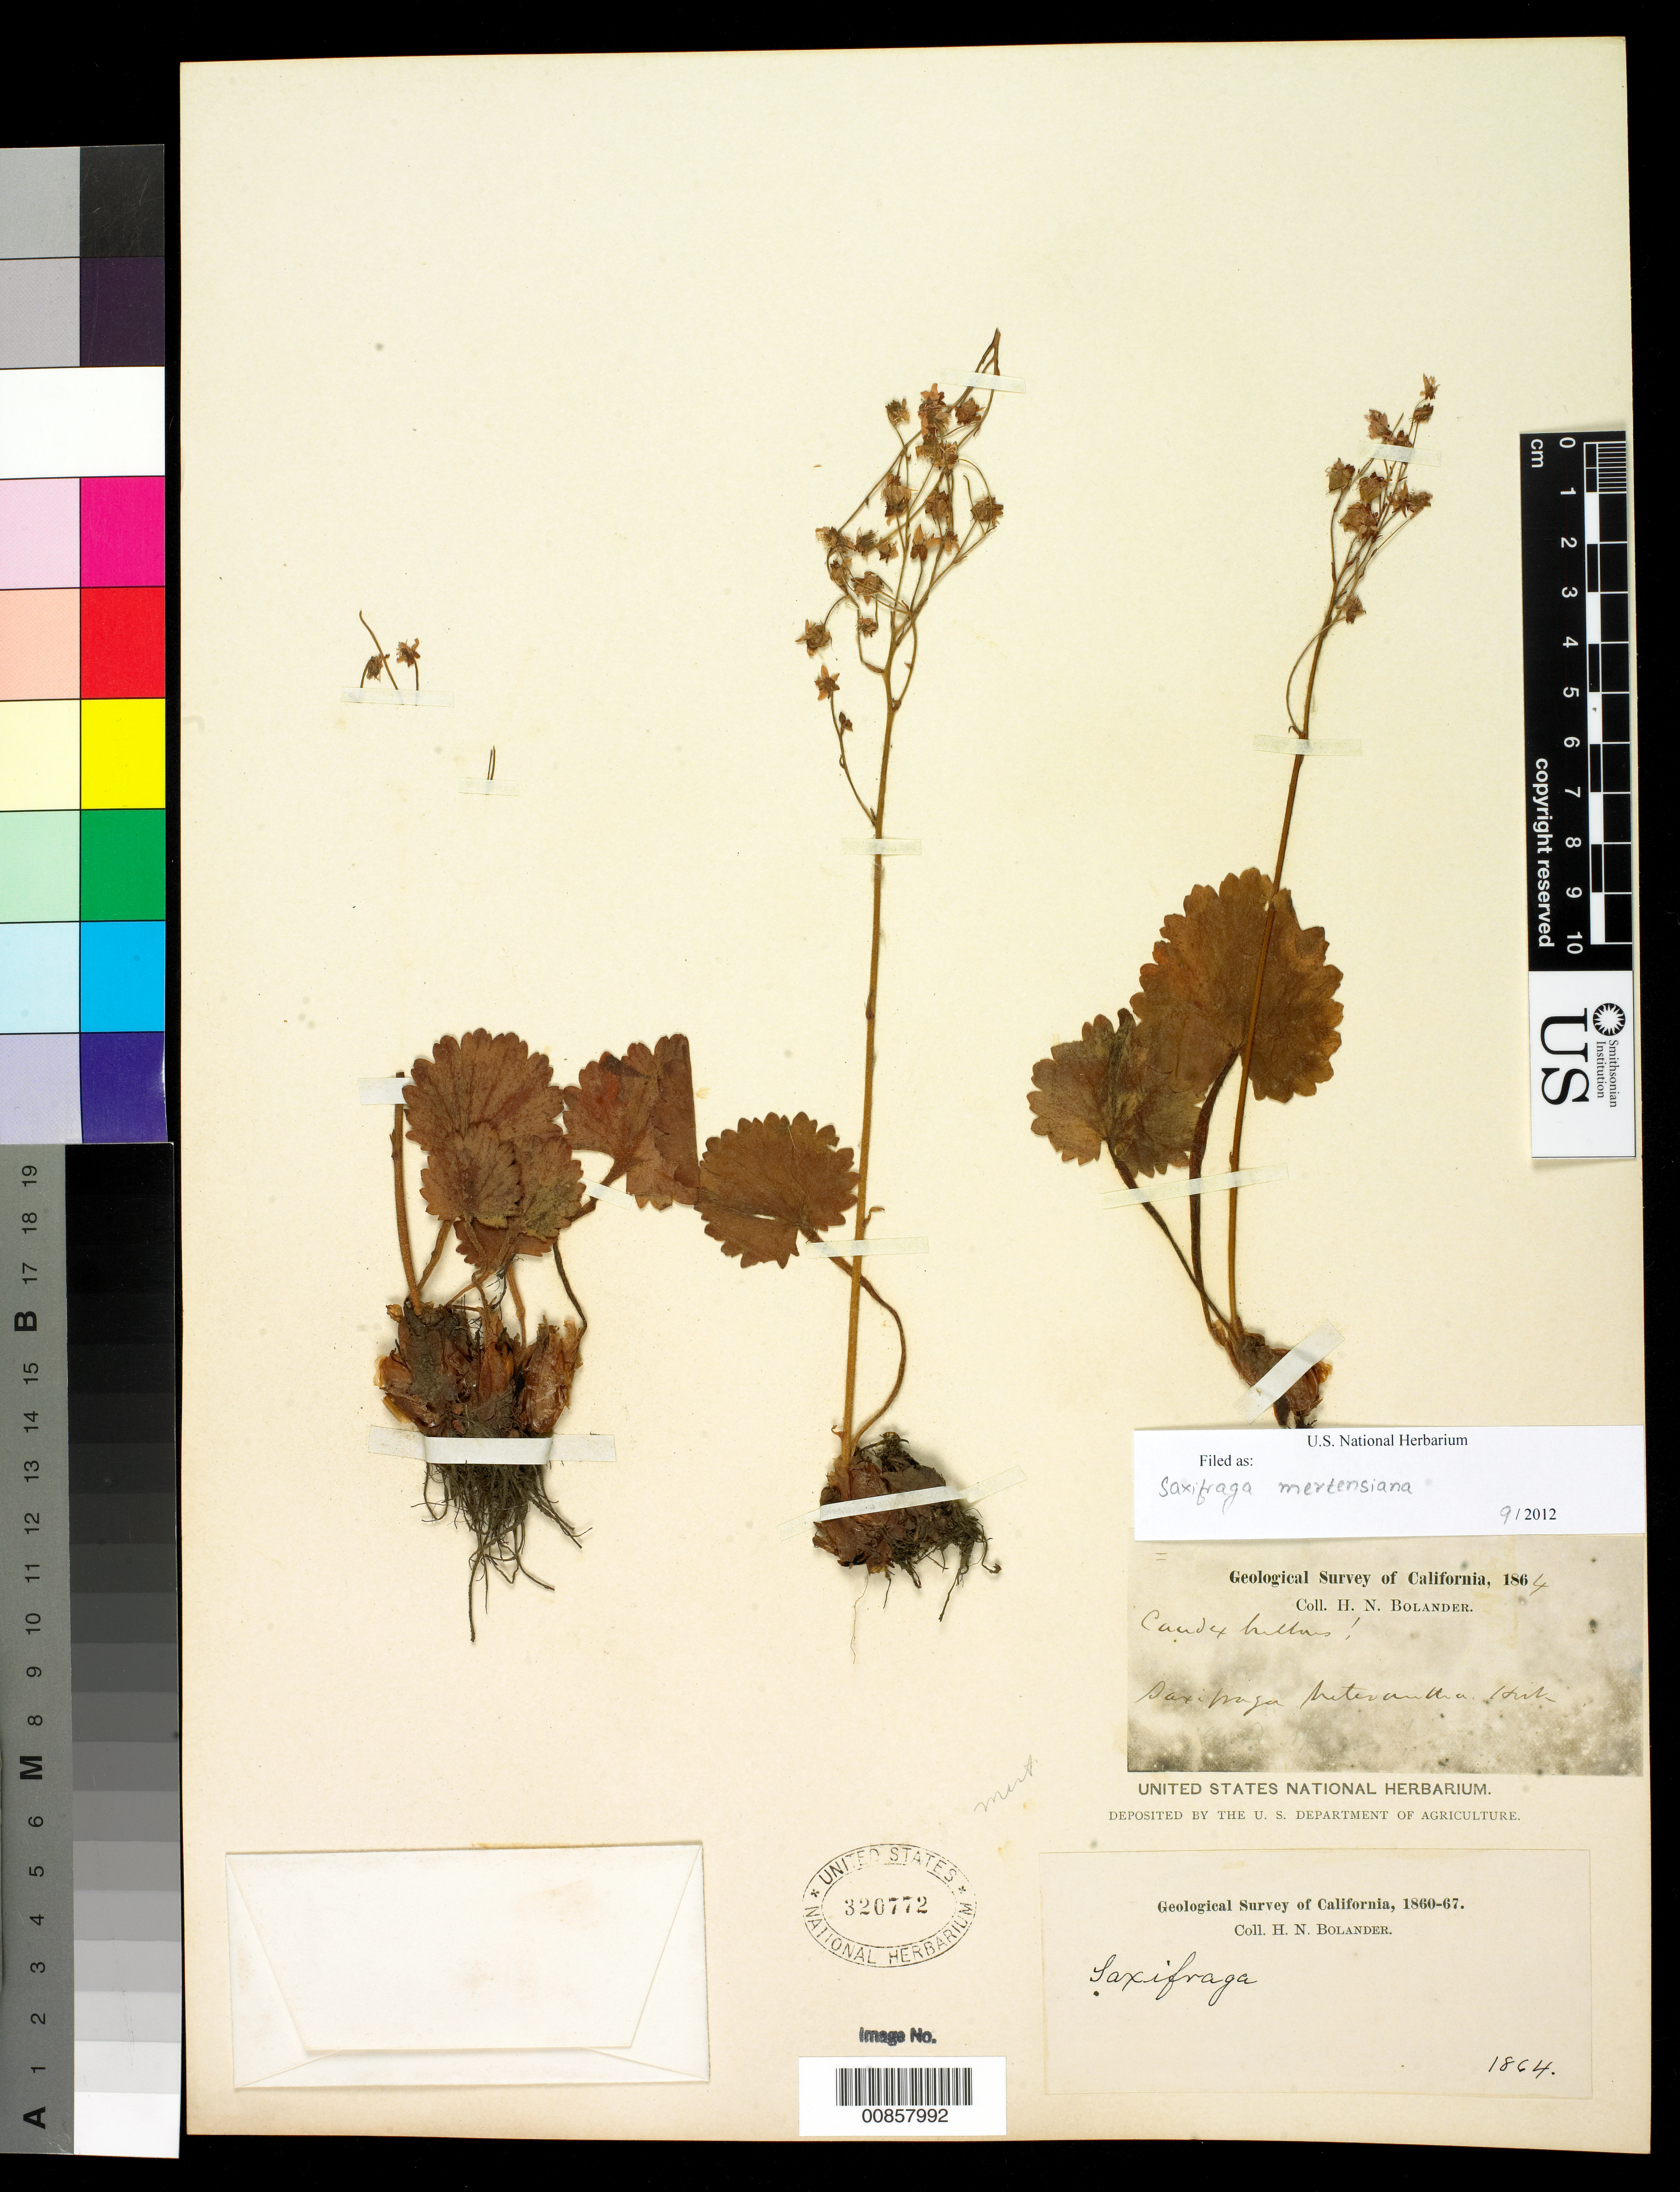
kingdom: Plantae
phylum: Tracheophyta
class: Magnoliopsida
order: Saxifragales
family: Saxifragaceae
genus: Saxifraga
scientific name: Saxifraga mertensiana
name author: Bong.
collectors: H. Bolander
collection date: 1864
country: United States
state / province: California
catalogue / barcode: US 320772